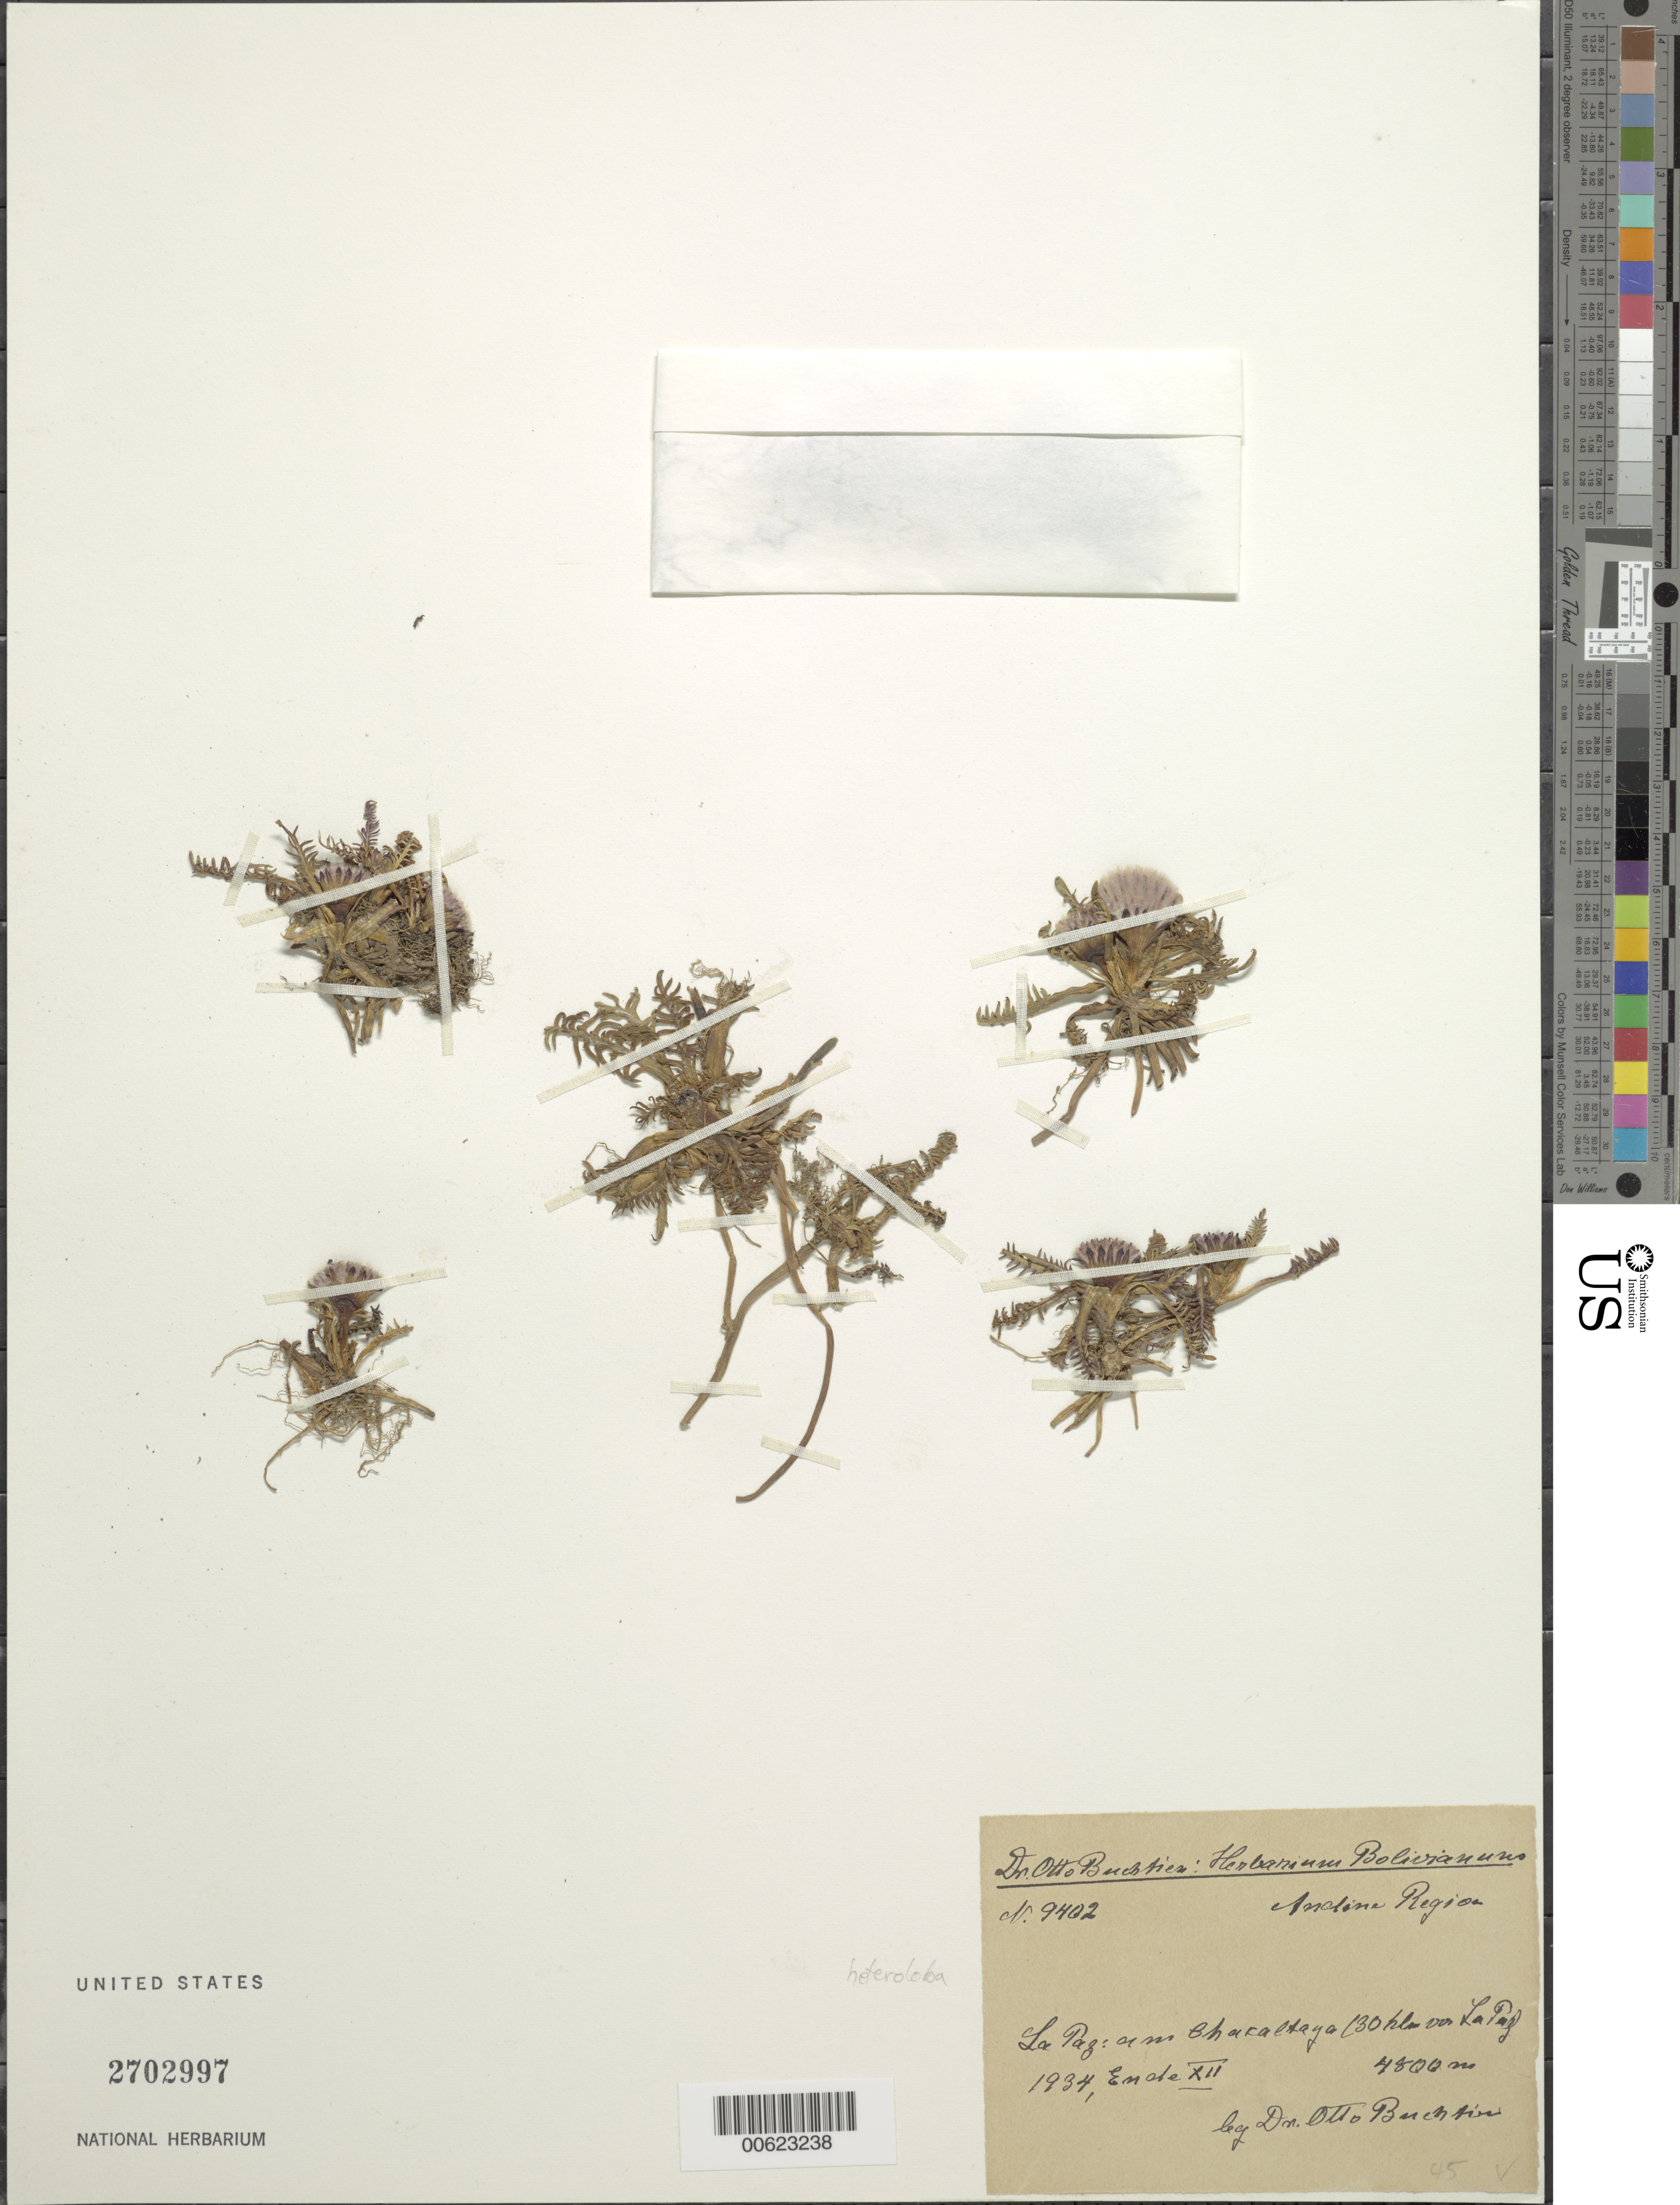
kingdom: Plantae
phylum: Tracheophyta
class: Magnoliopsida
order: Asterales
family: Asteraceae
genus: Werneria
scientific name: Werneria pinnatifida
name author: Remy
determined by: Funk, Vicki A., (BOT), Smithsonian Institution - National Museum of Natural History (UNITED STATES)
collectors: O. Buchtien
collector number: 9402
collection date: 1934-12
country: Bolivia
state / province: La Paz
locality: Chacaltaya, 30 km N La Paz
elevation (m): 4800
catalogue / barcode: US 2702997